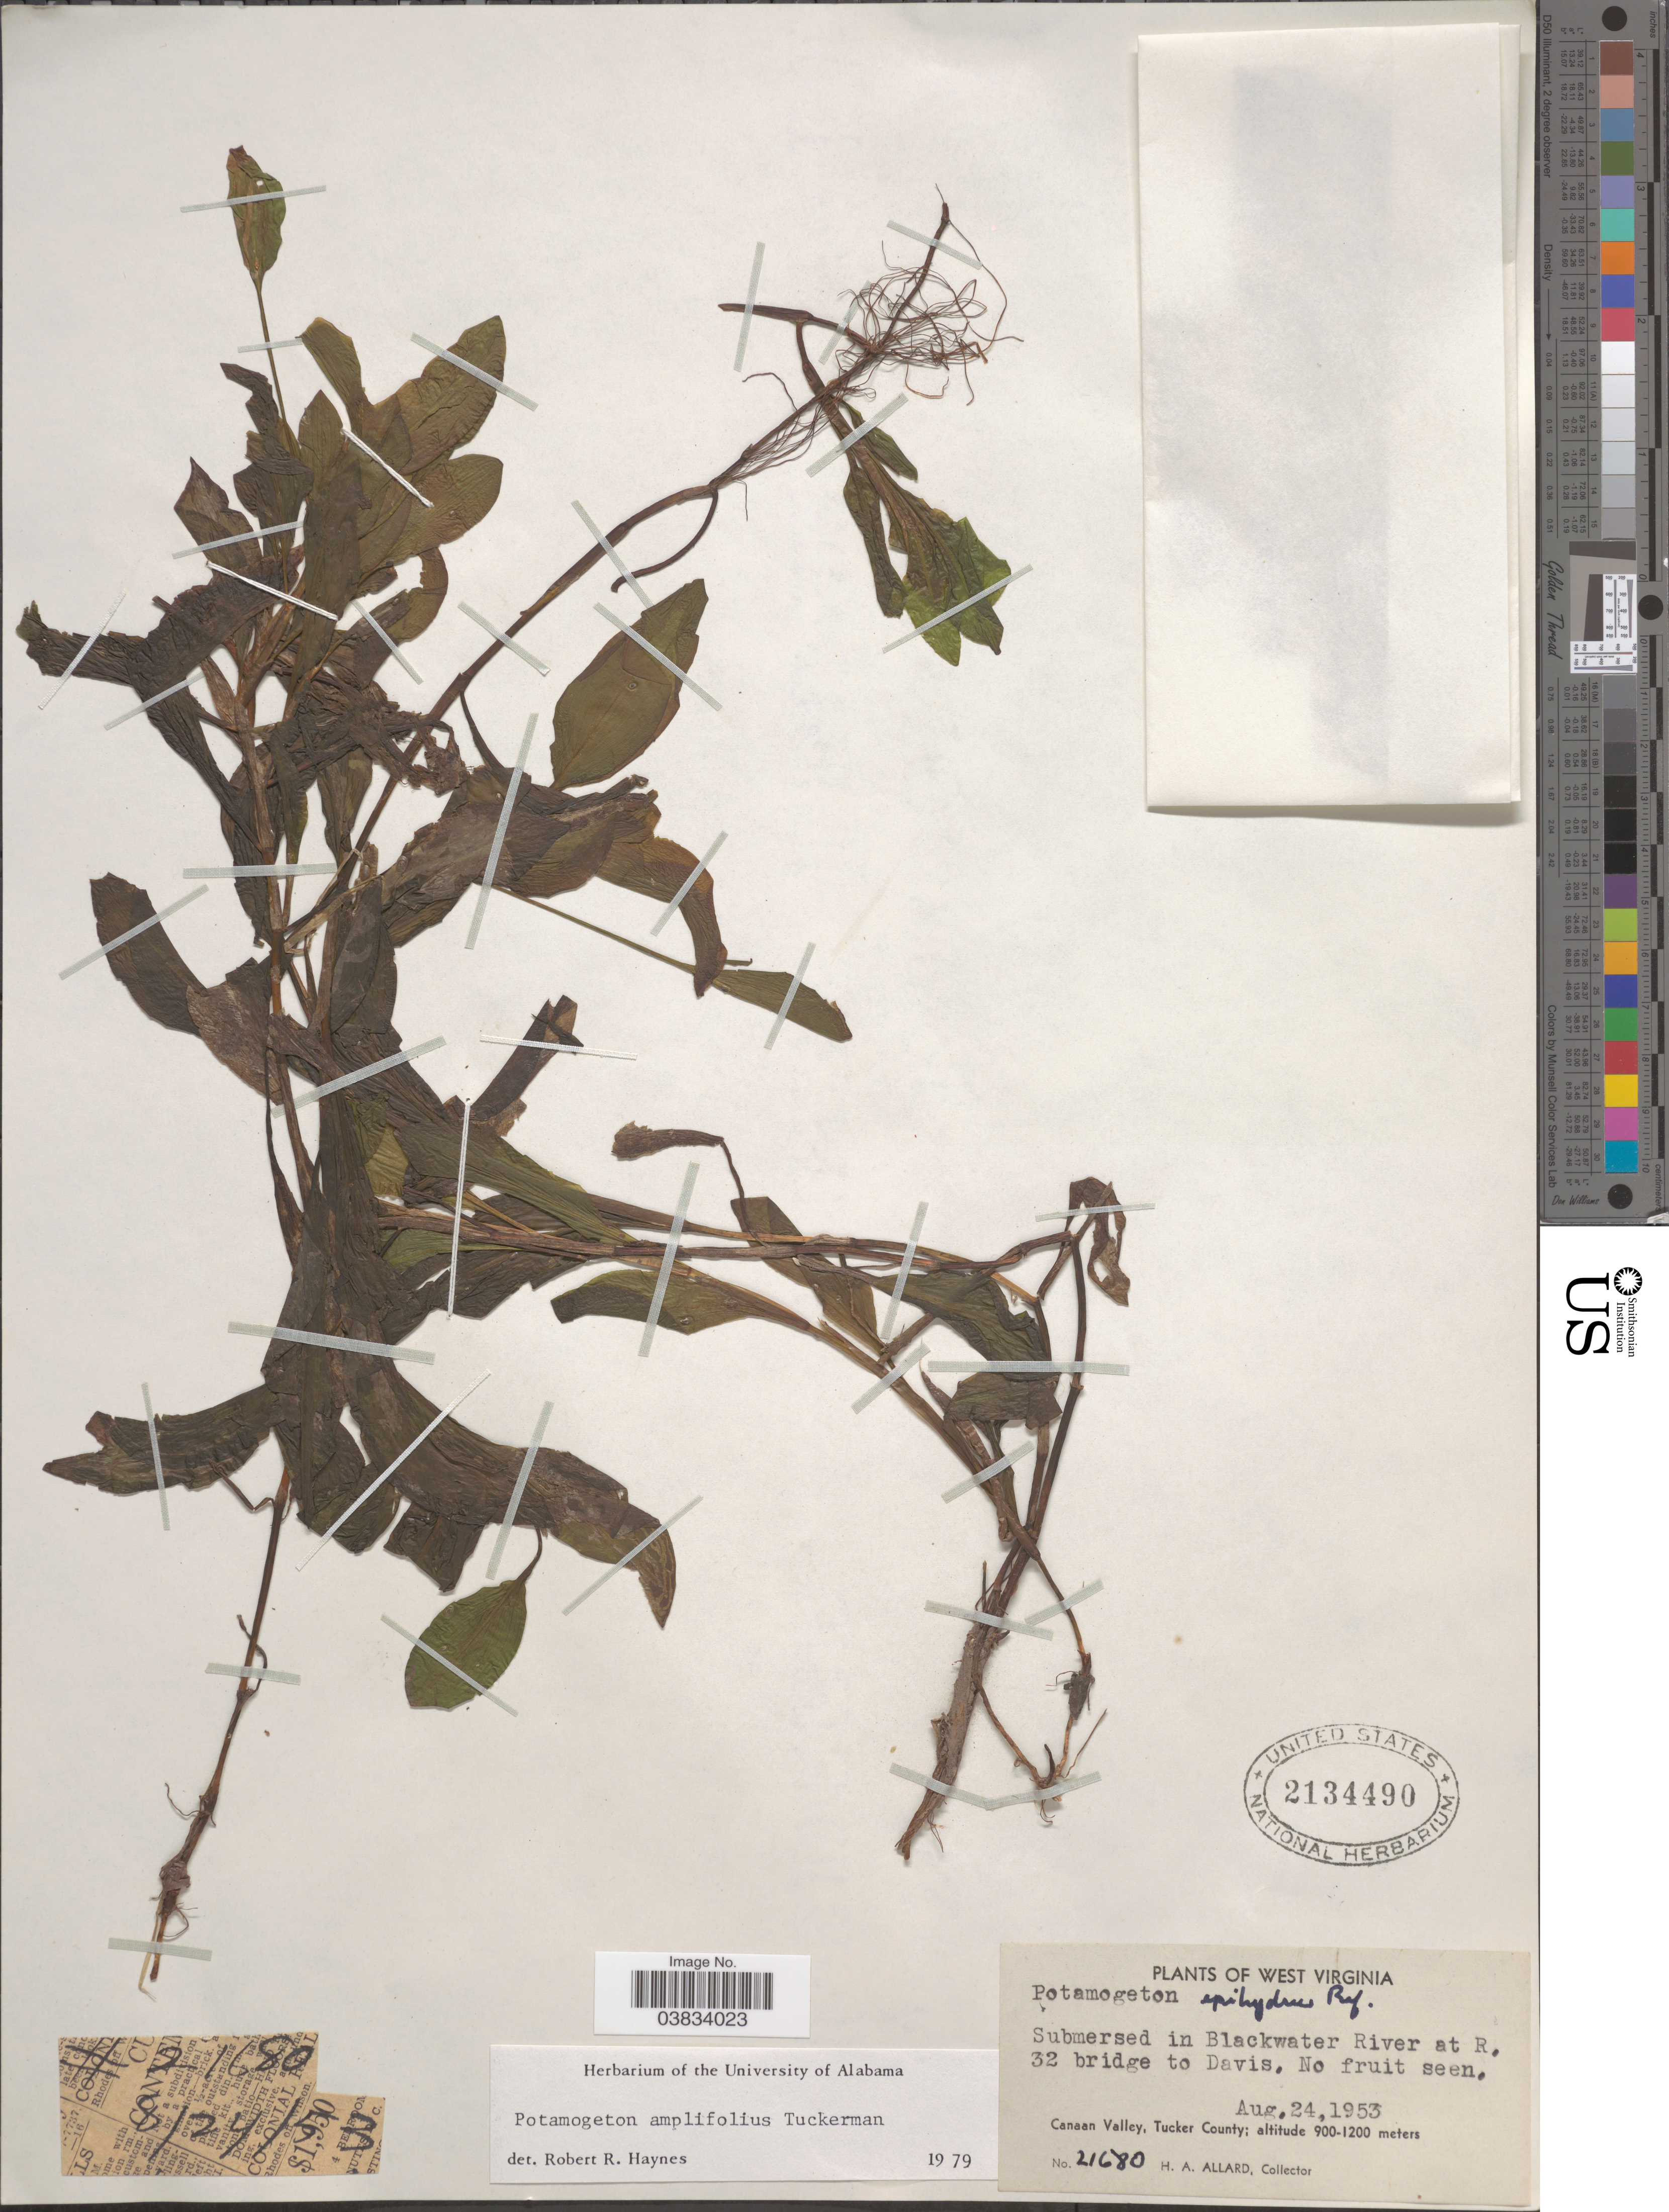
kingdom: Plantae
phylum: Tracheophyta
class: Liliopsida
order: Alismatales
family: Potamogetonaceae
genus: Potamogeton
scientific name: Potamogeton amplifolius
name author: Tuckerm.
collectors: H. A. Allard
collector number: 21680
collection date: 1953-08-24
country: United States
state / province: West Virginia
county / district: Tucker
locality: In Blackwater River at R. 32 bridge to Davis. Canaan Valley, Tucker County.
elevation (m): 900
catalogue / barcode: US 2134490